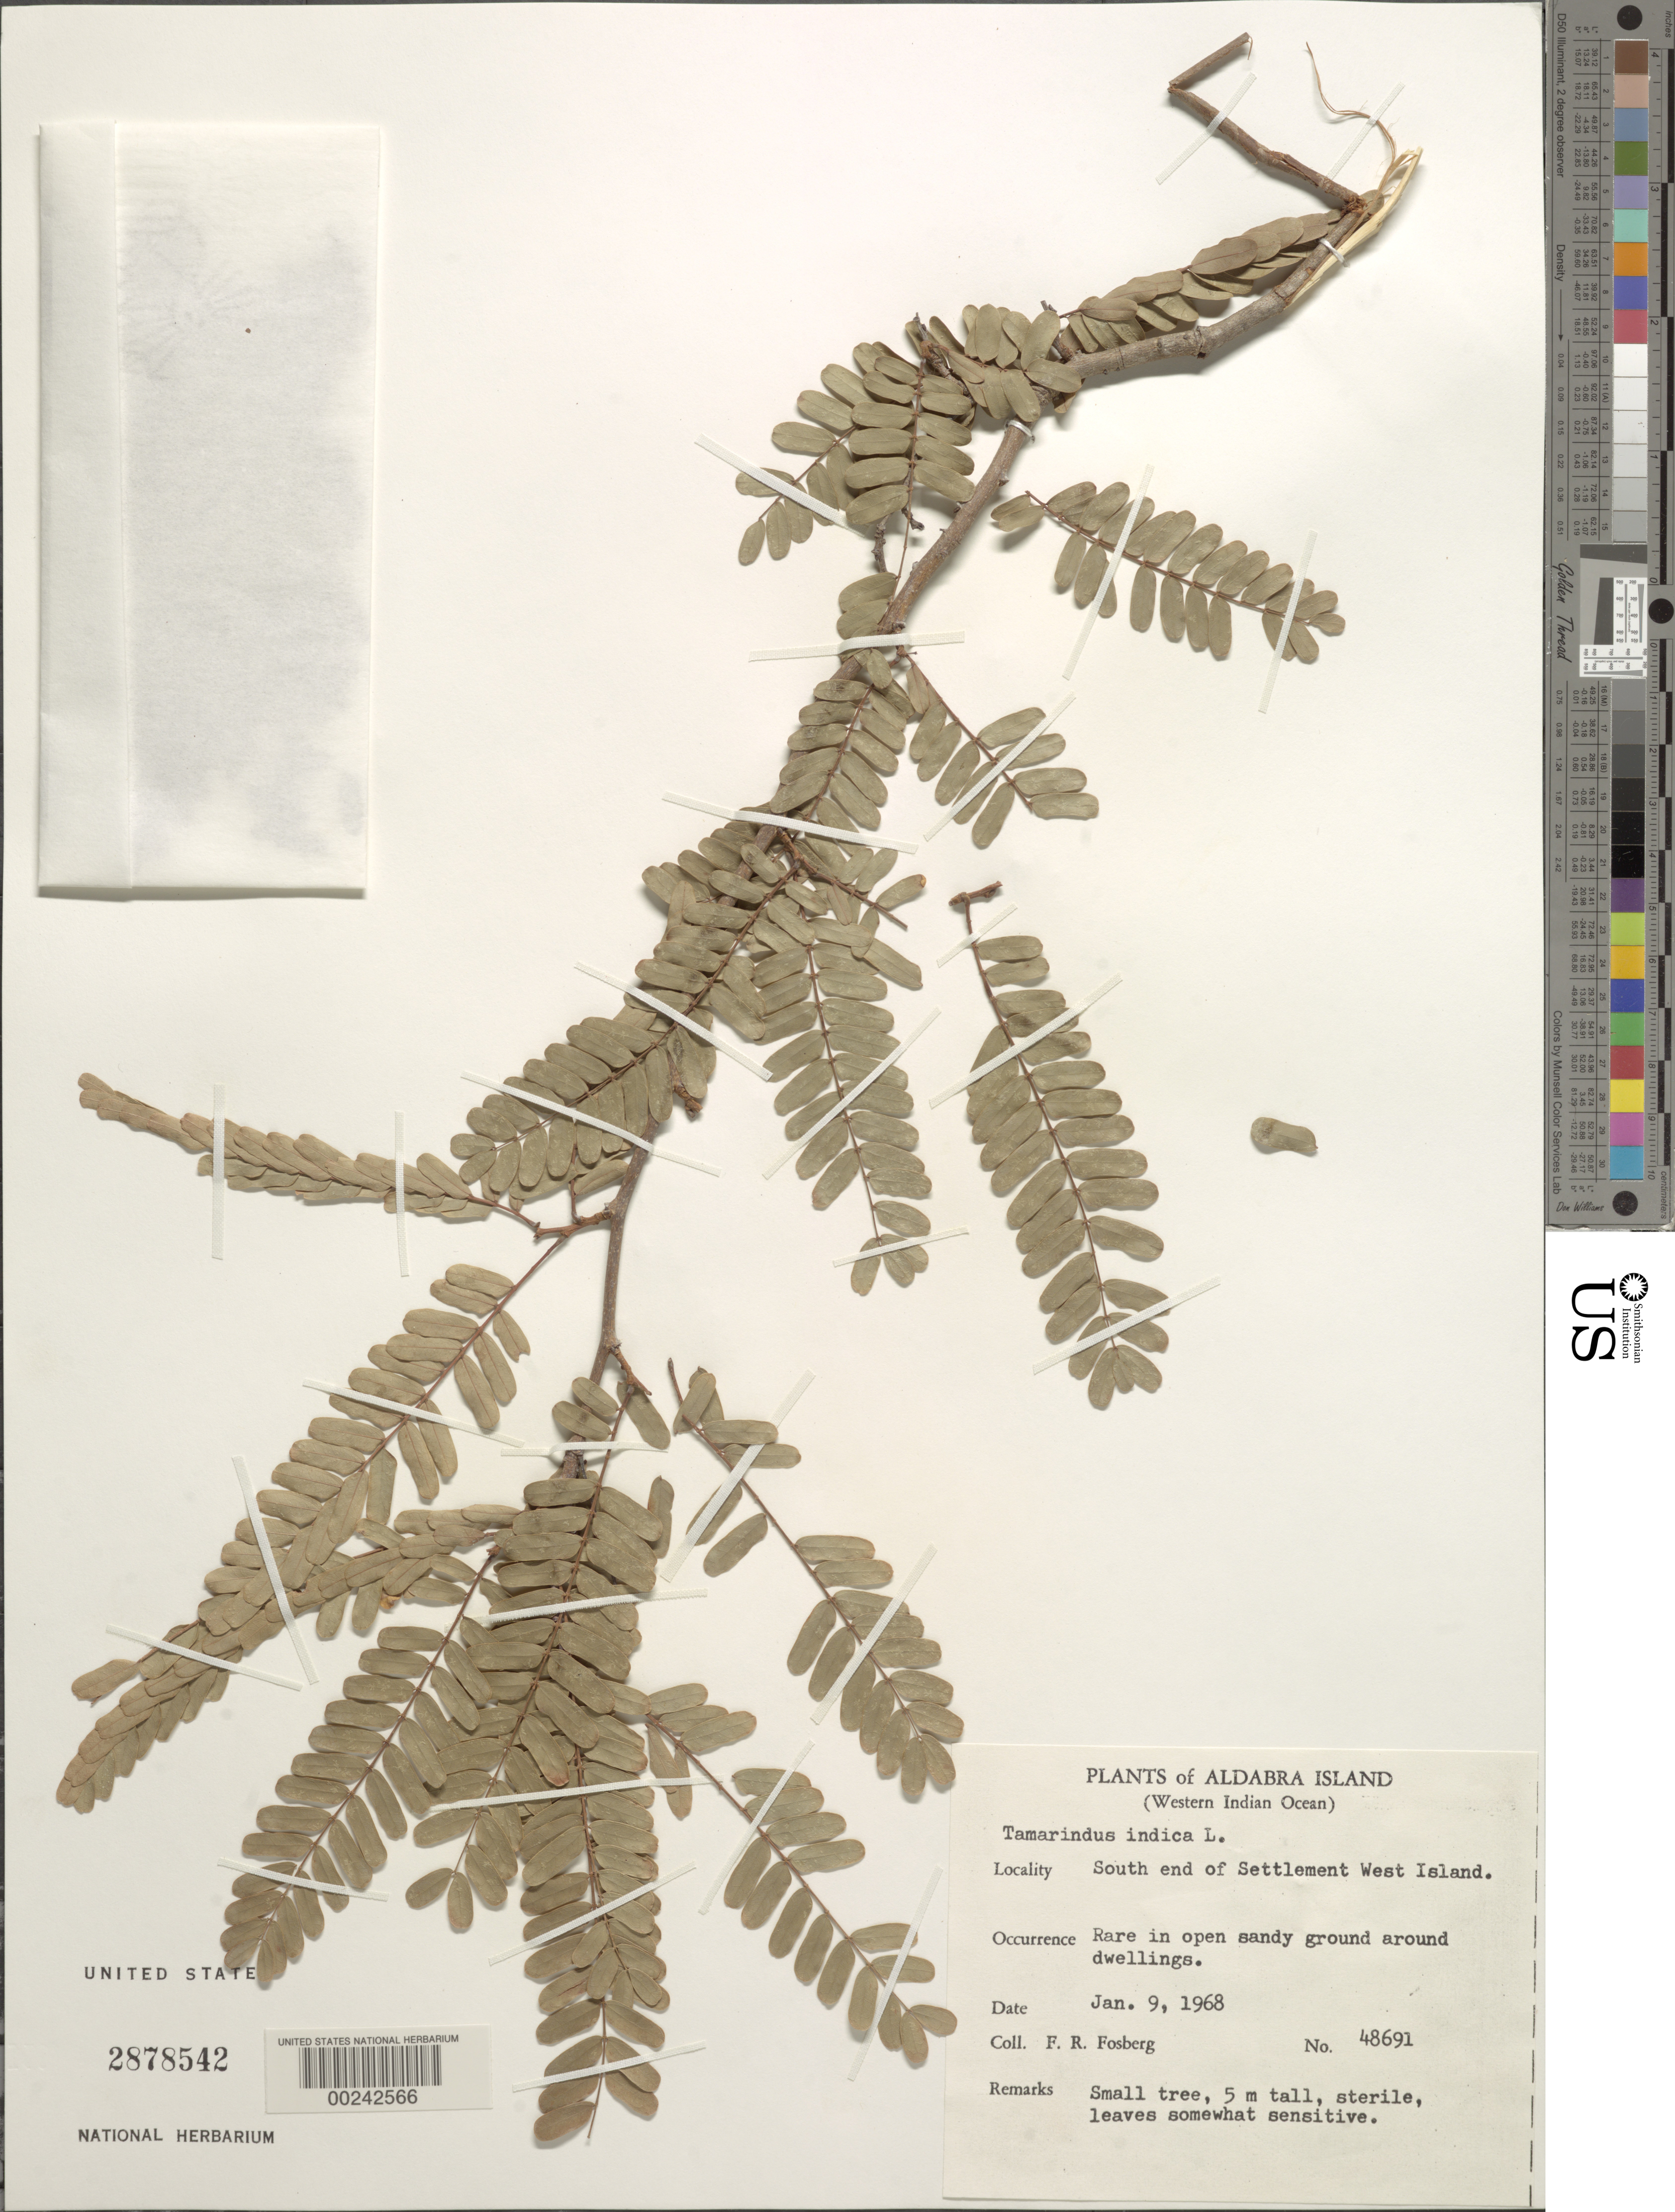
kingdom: Plantae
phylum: Tracheophyta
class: Magnoliopsida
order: Fabales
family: Fabaceae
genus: Tamarindus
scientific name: Tamarindus indica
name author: L.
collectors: F. R. Fosberg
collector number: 48691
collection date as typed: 09 Jan 1968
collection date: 1968-01-09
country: Seychelles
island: Aldabra Atoll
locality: West Islet, S end of settlement. [West Island is part of Aldabra Island (Atoll).]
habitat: Rare in open sandy ground around dwellings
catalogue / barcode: US 2878542